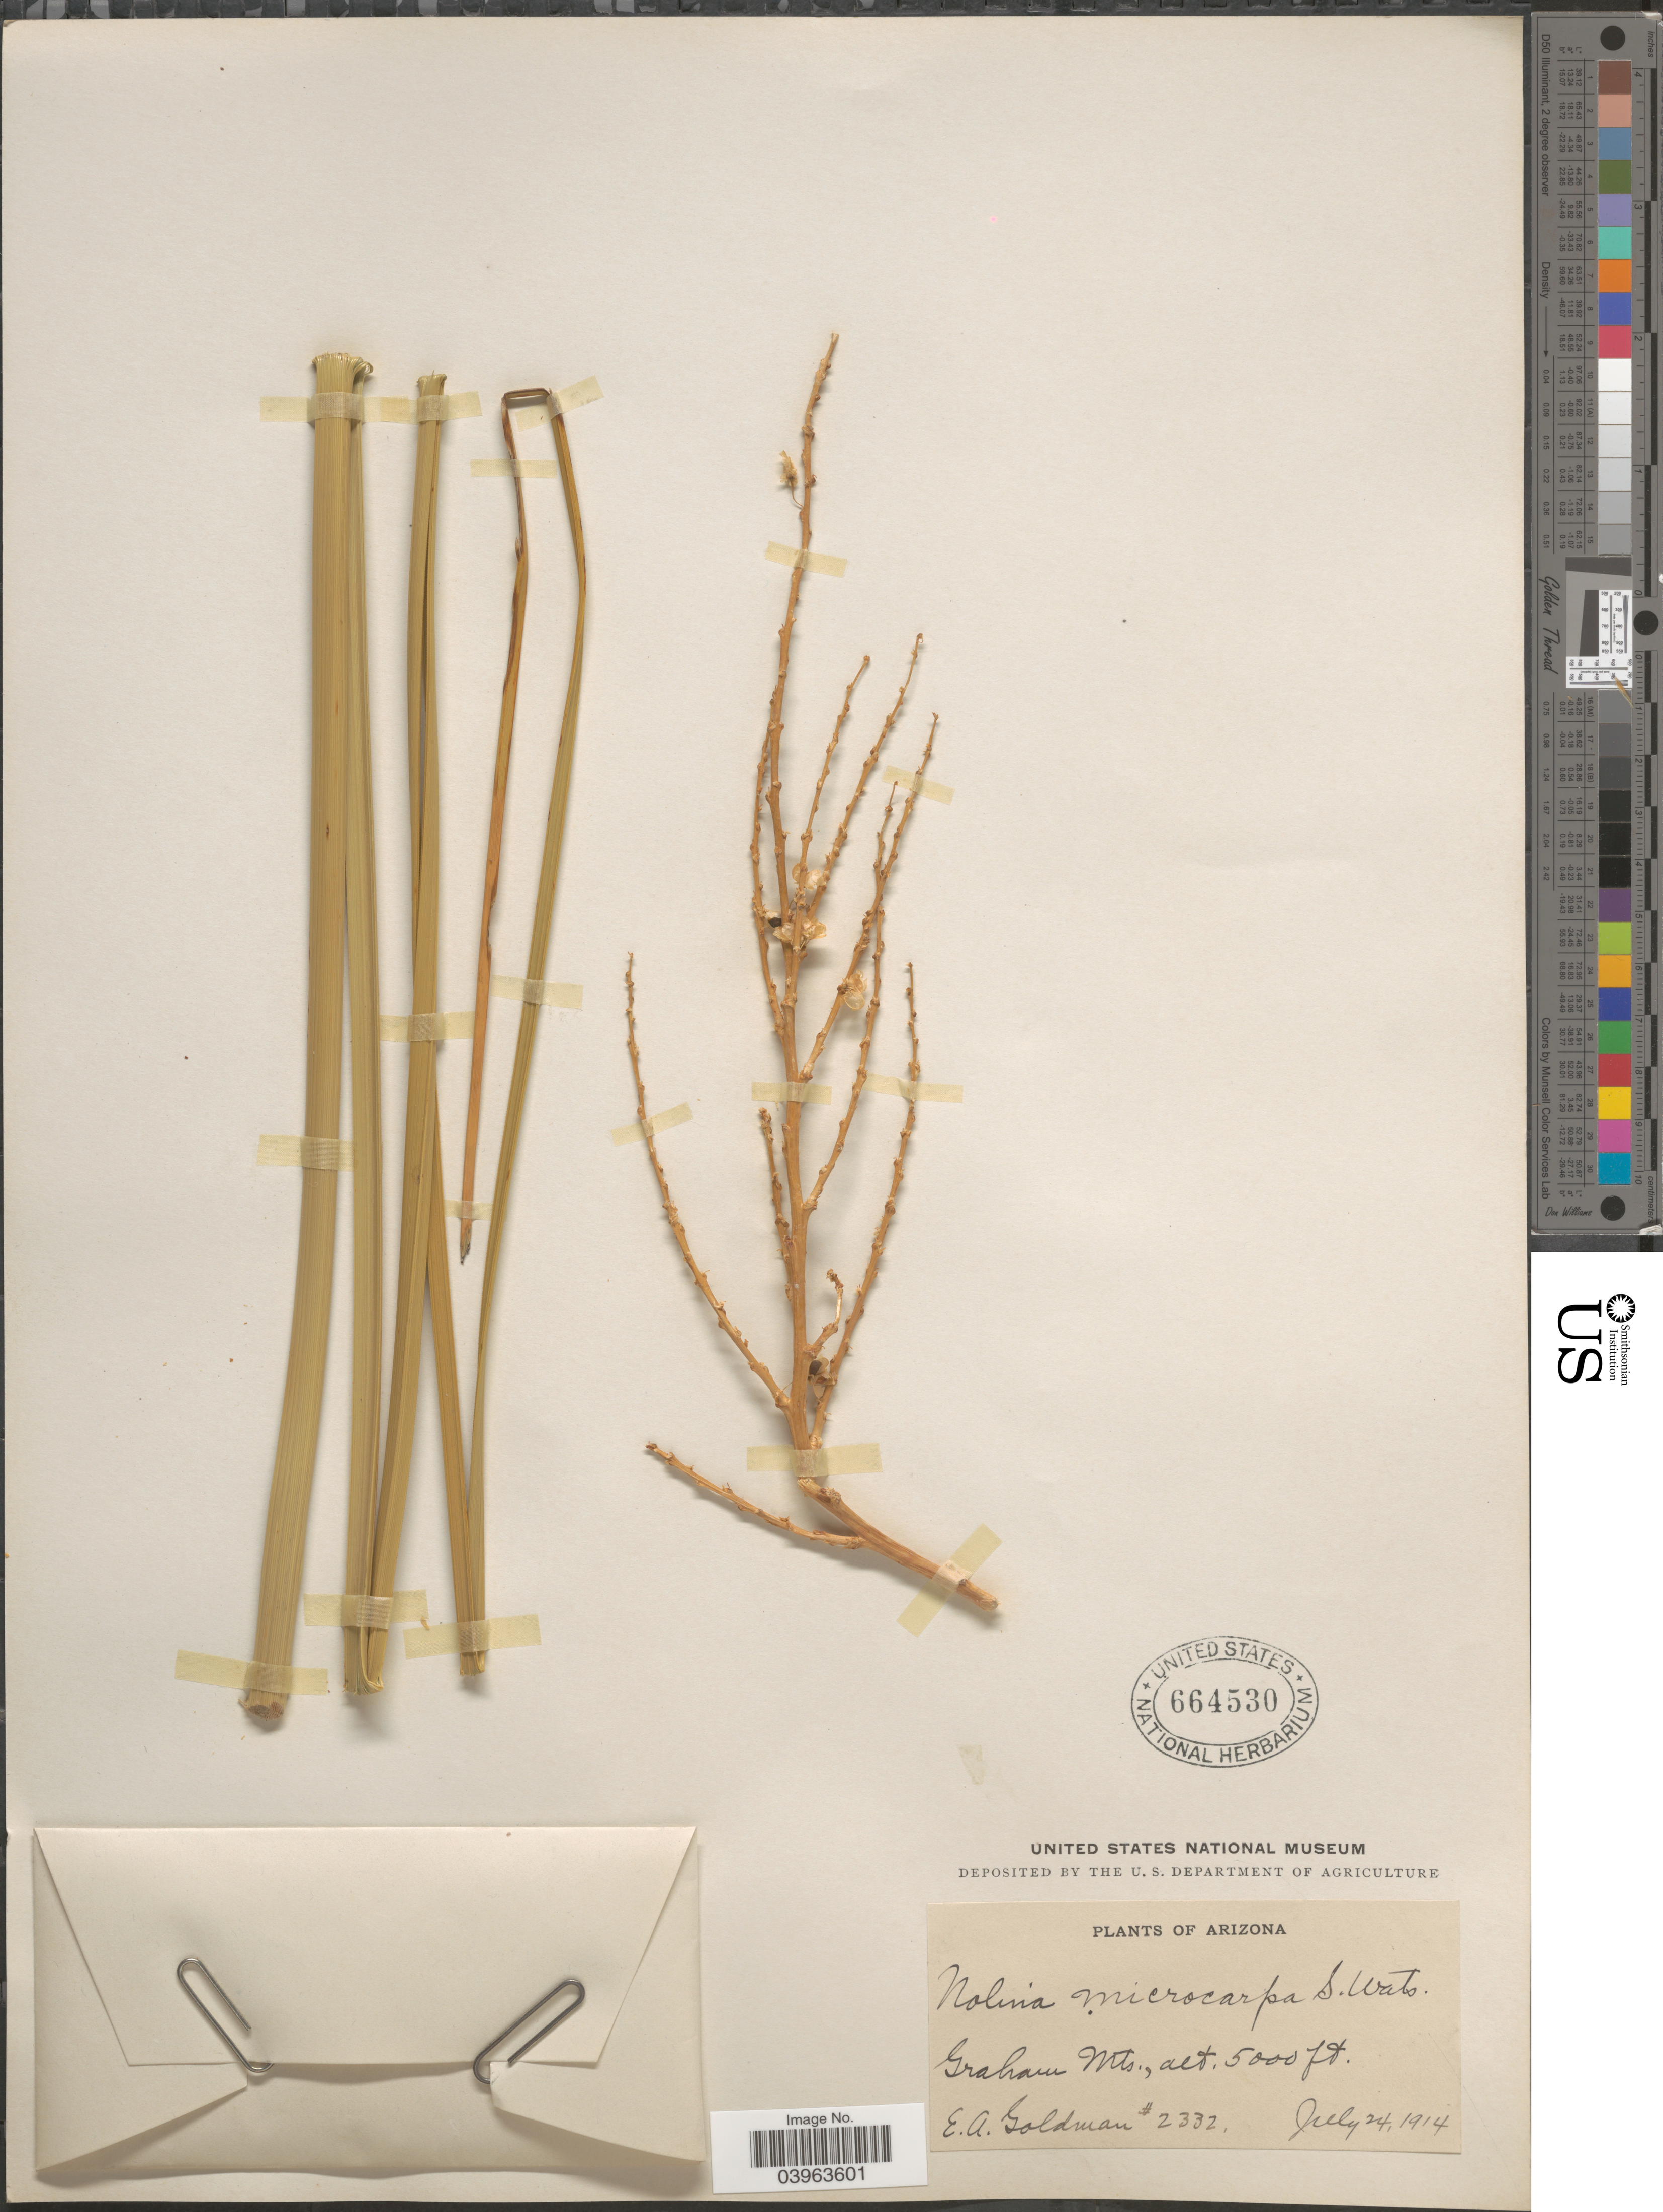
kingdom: Plantae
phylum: Tracheophyta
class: Liliopsida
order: Asparagales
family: Asparagaceae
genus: Nolina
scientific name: Nolina microcarpa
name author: S. Watson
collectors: E. A. Goldman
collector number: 2332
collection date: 1914-07-24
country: United States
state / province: Arizona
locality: Graham Mts.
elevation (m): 1524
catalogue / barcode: US 664530